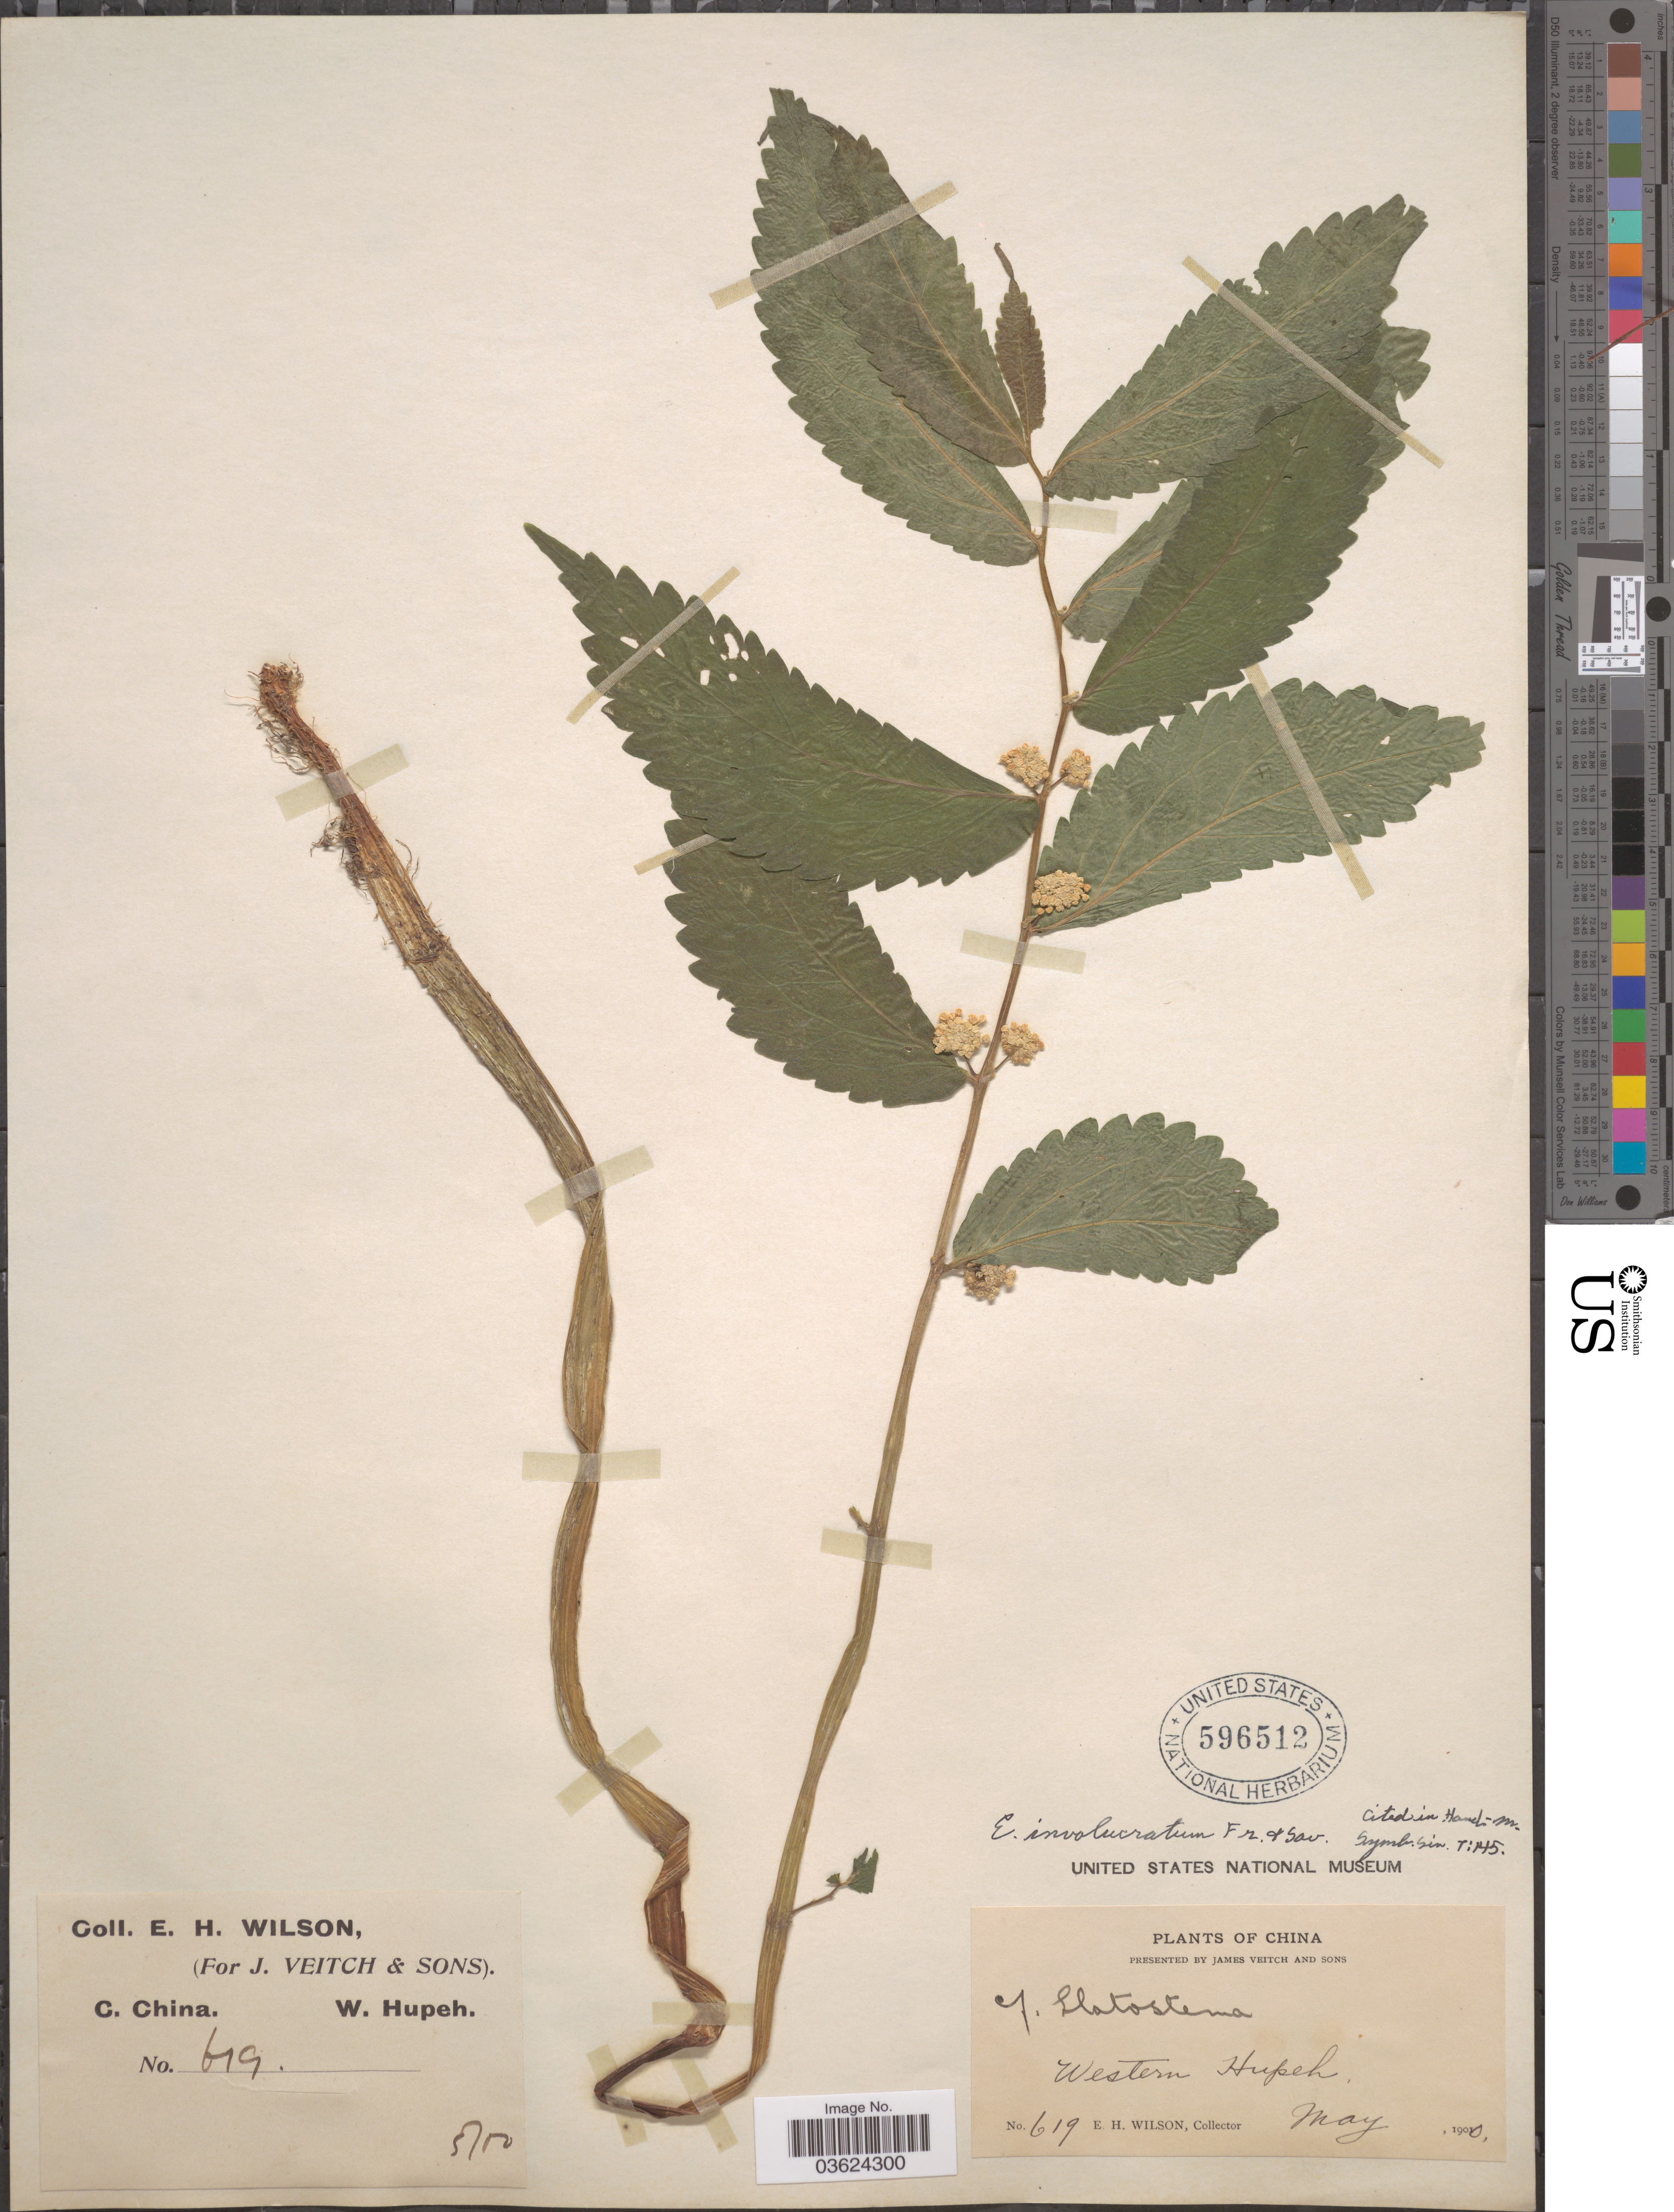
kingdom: Plantae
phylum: Tracheophyta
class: Magnoliopsida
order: Rosales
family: Urticaceae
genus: Elatostema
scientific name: Elatostema involucratum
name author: Franch. & Sav.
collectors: E. Wilson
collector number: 619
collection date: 1900-05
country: China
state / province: Hubei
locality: C. China. Western Hupeh.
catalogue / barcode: US 596512